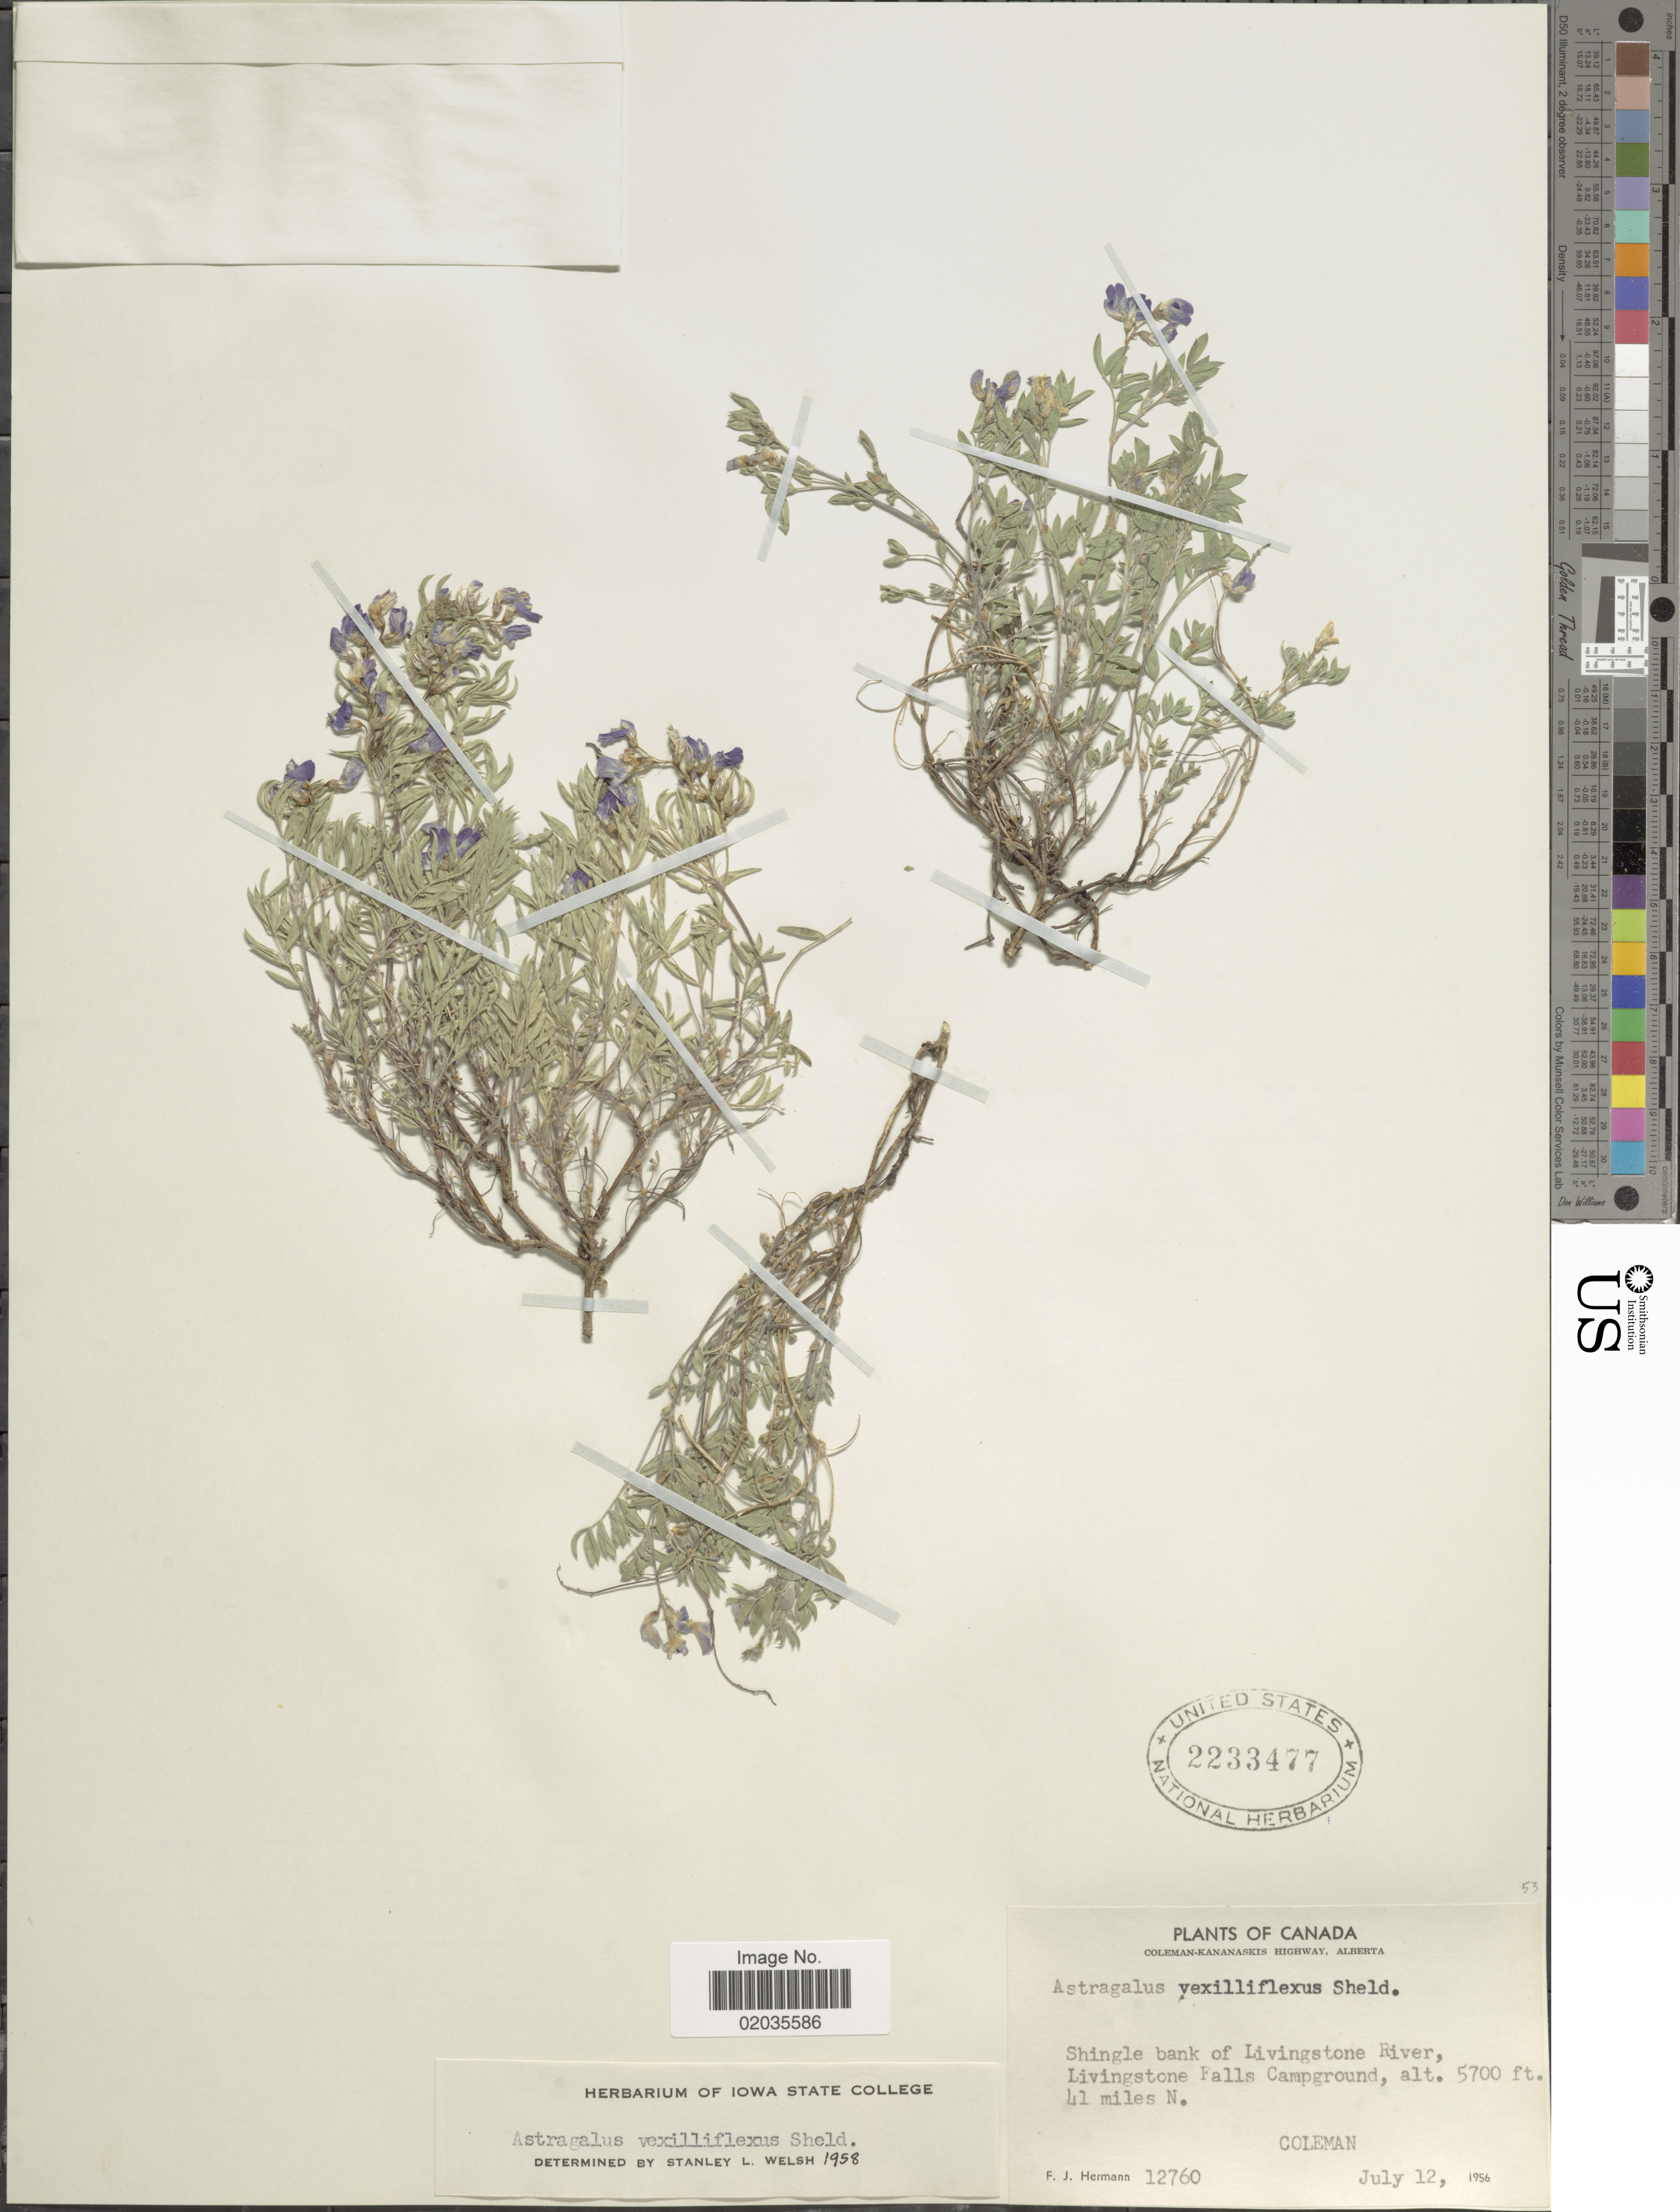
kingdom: Plantae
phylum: Tracheophyta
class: Magnoliopsida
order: Fabales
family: Fabaceae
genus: Astragalus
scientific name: Astragalus vexilliflexus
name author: E. Sheld.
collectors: F. J. Hermann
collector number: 12760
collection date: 1956-07-12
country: Canada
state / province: Alberta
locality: Coleman-Kananaskis Highway, Shingle bank of Livingstone River, Livingstone Falls Campground. 41 miles N. Coleman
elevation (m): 1737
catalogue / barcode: US 2233477